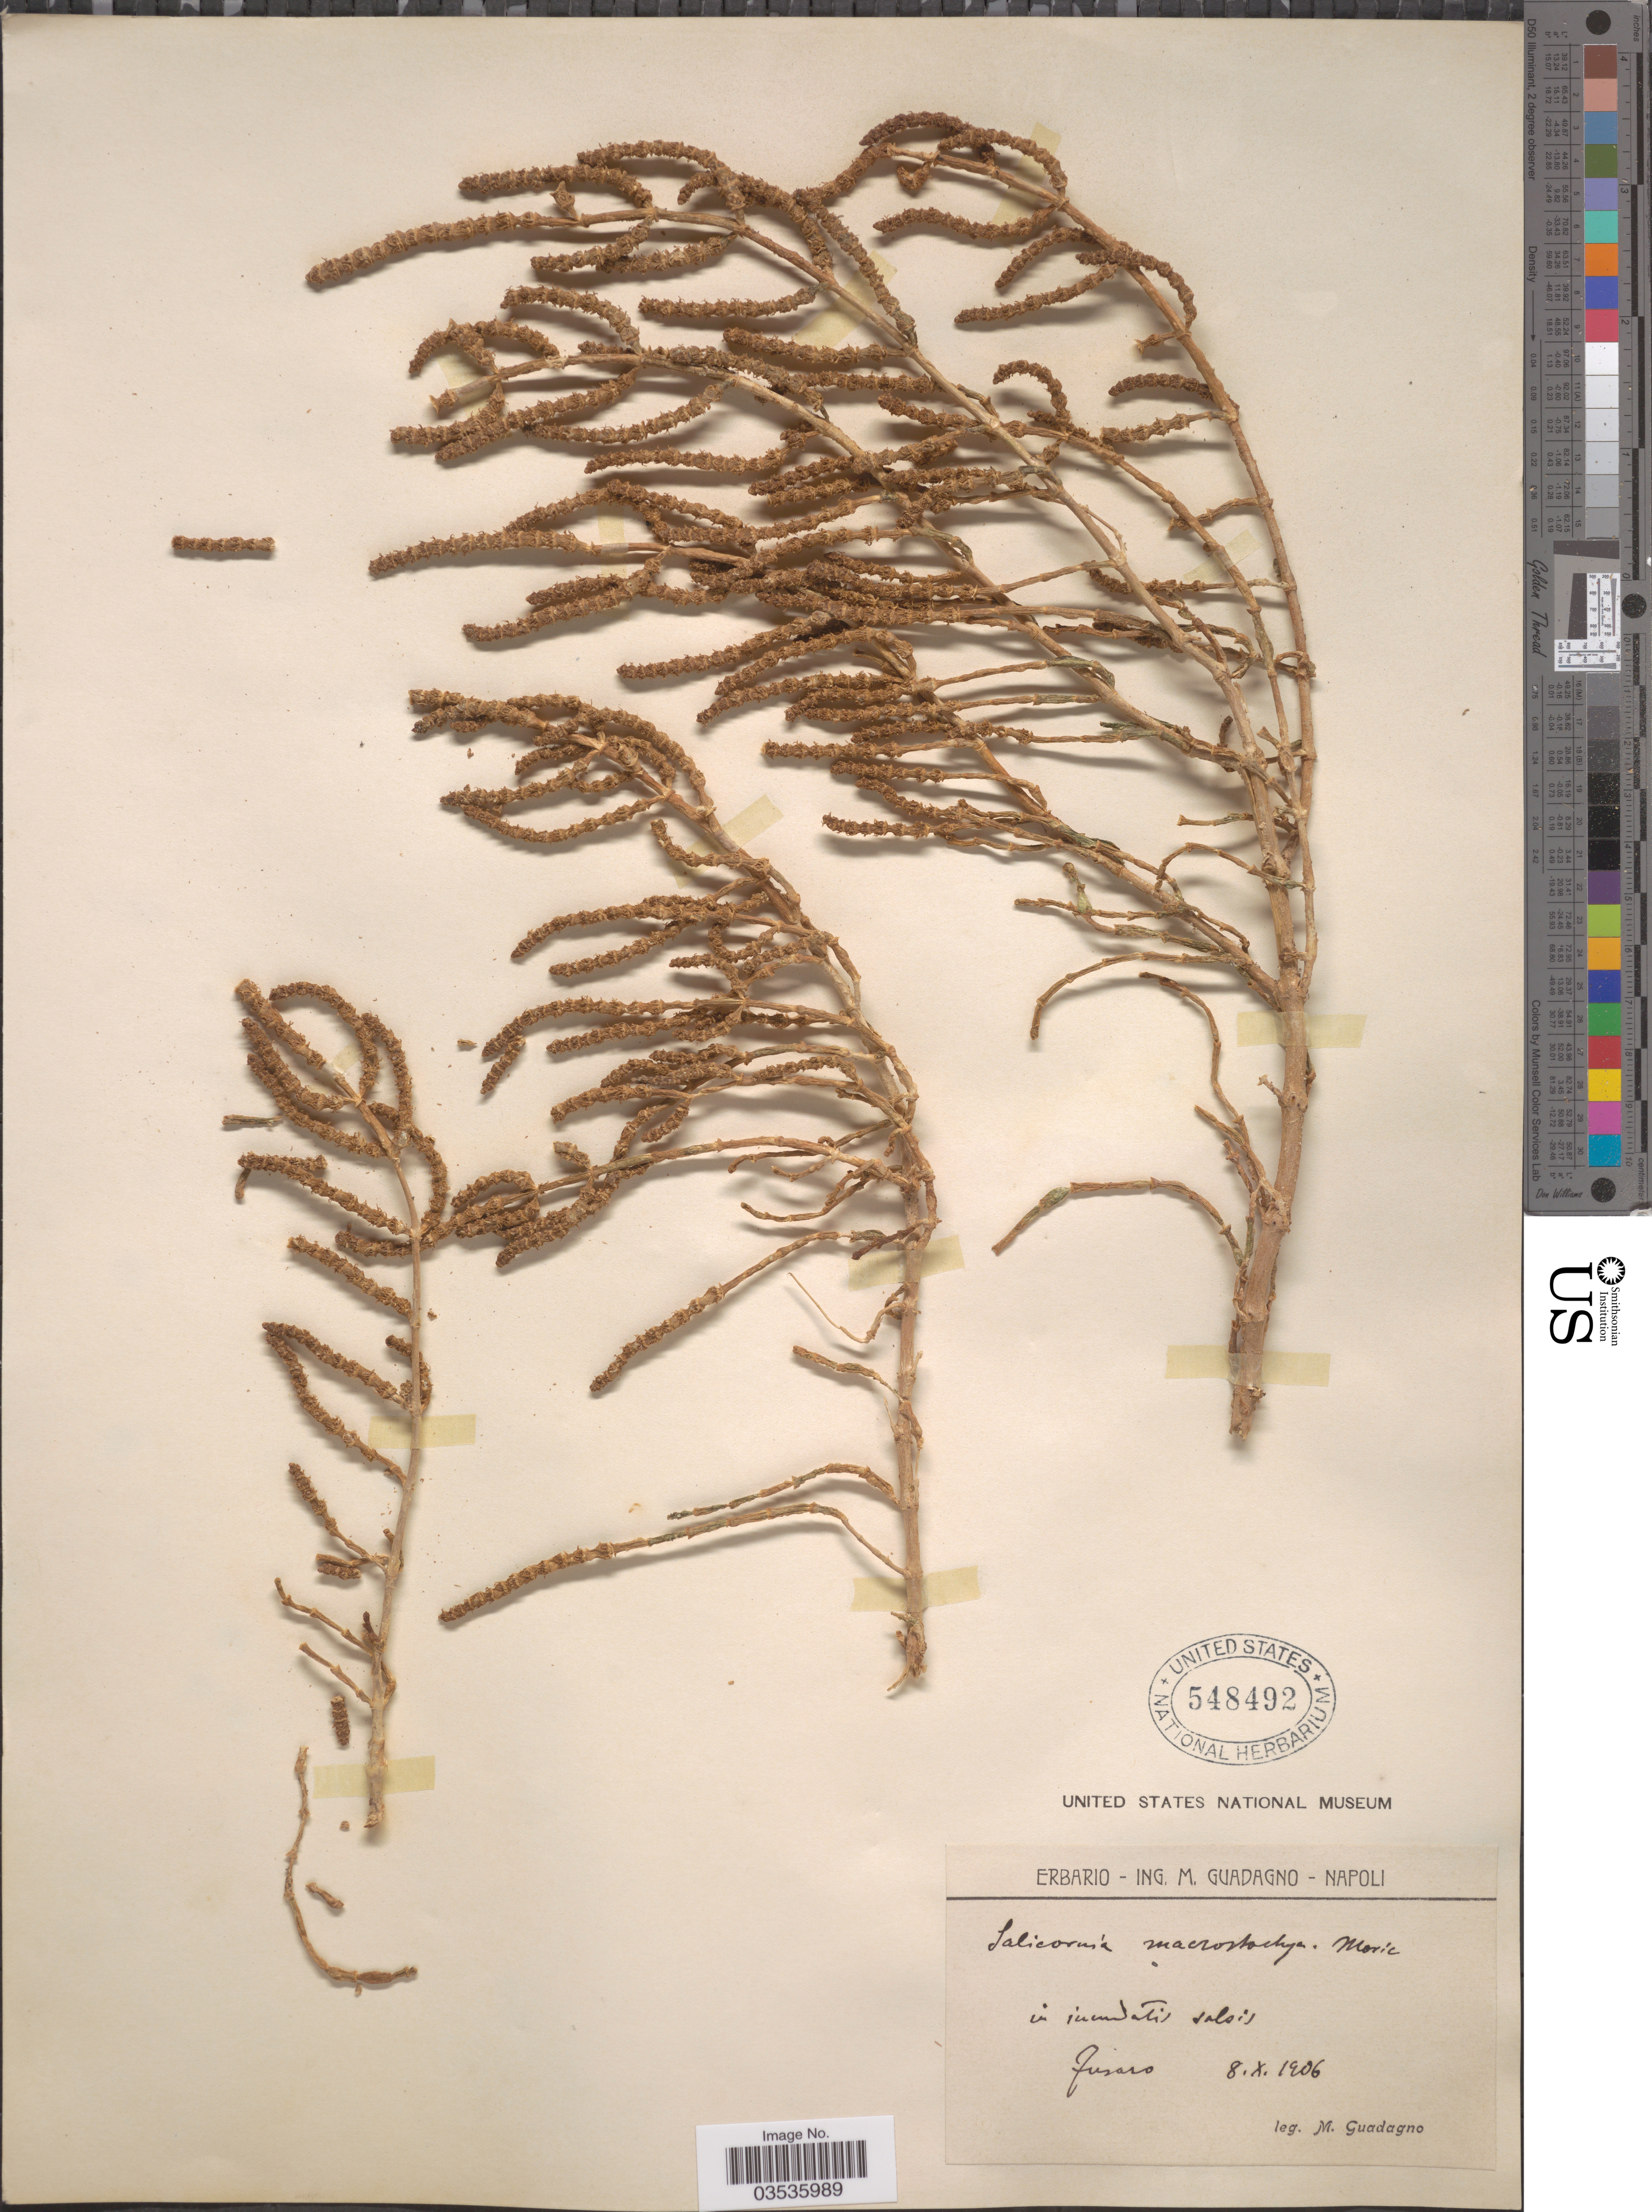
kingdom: Plantae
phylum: Tracheophyta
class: Magnoliopsida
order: Caryophyllales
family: Amaranthaceae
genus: Salicornia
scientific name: Salicornia fruticosa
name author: (L.) L.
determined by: Strong, Mark T., (BOT), Smithsonian Institution - National Museum of Natural History (UNITED STATES)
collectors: M. Guadagno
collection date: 1906-10-08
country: Italy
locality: Fusaro.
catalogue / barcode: US 548492